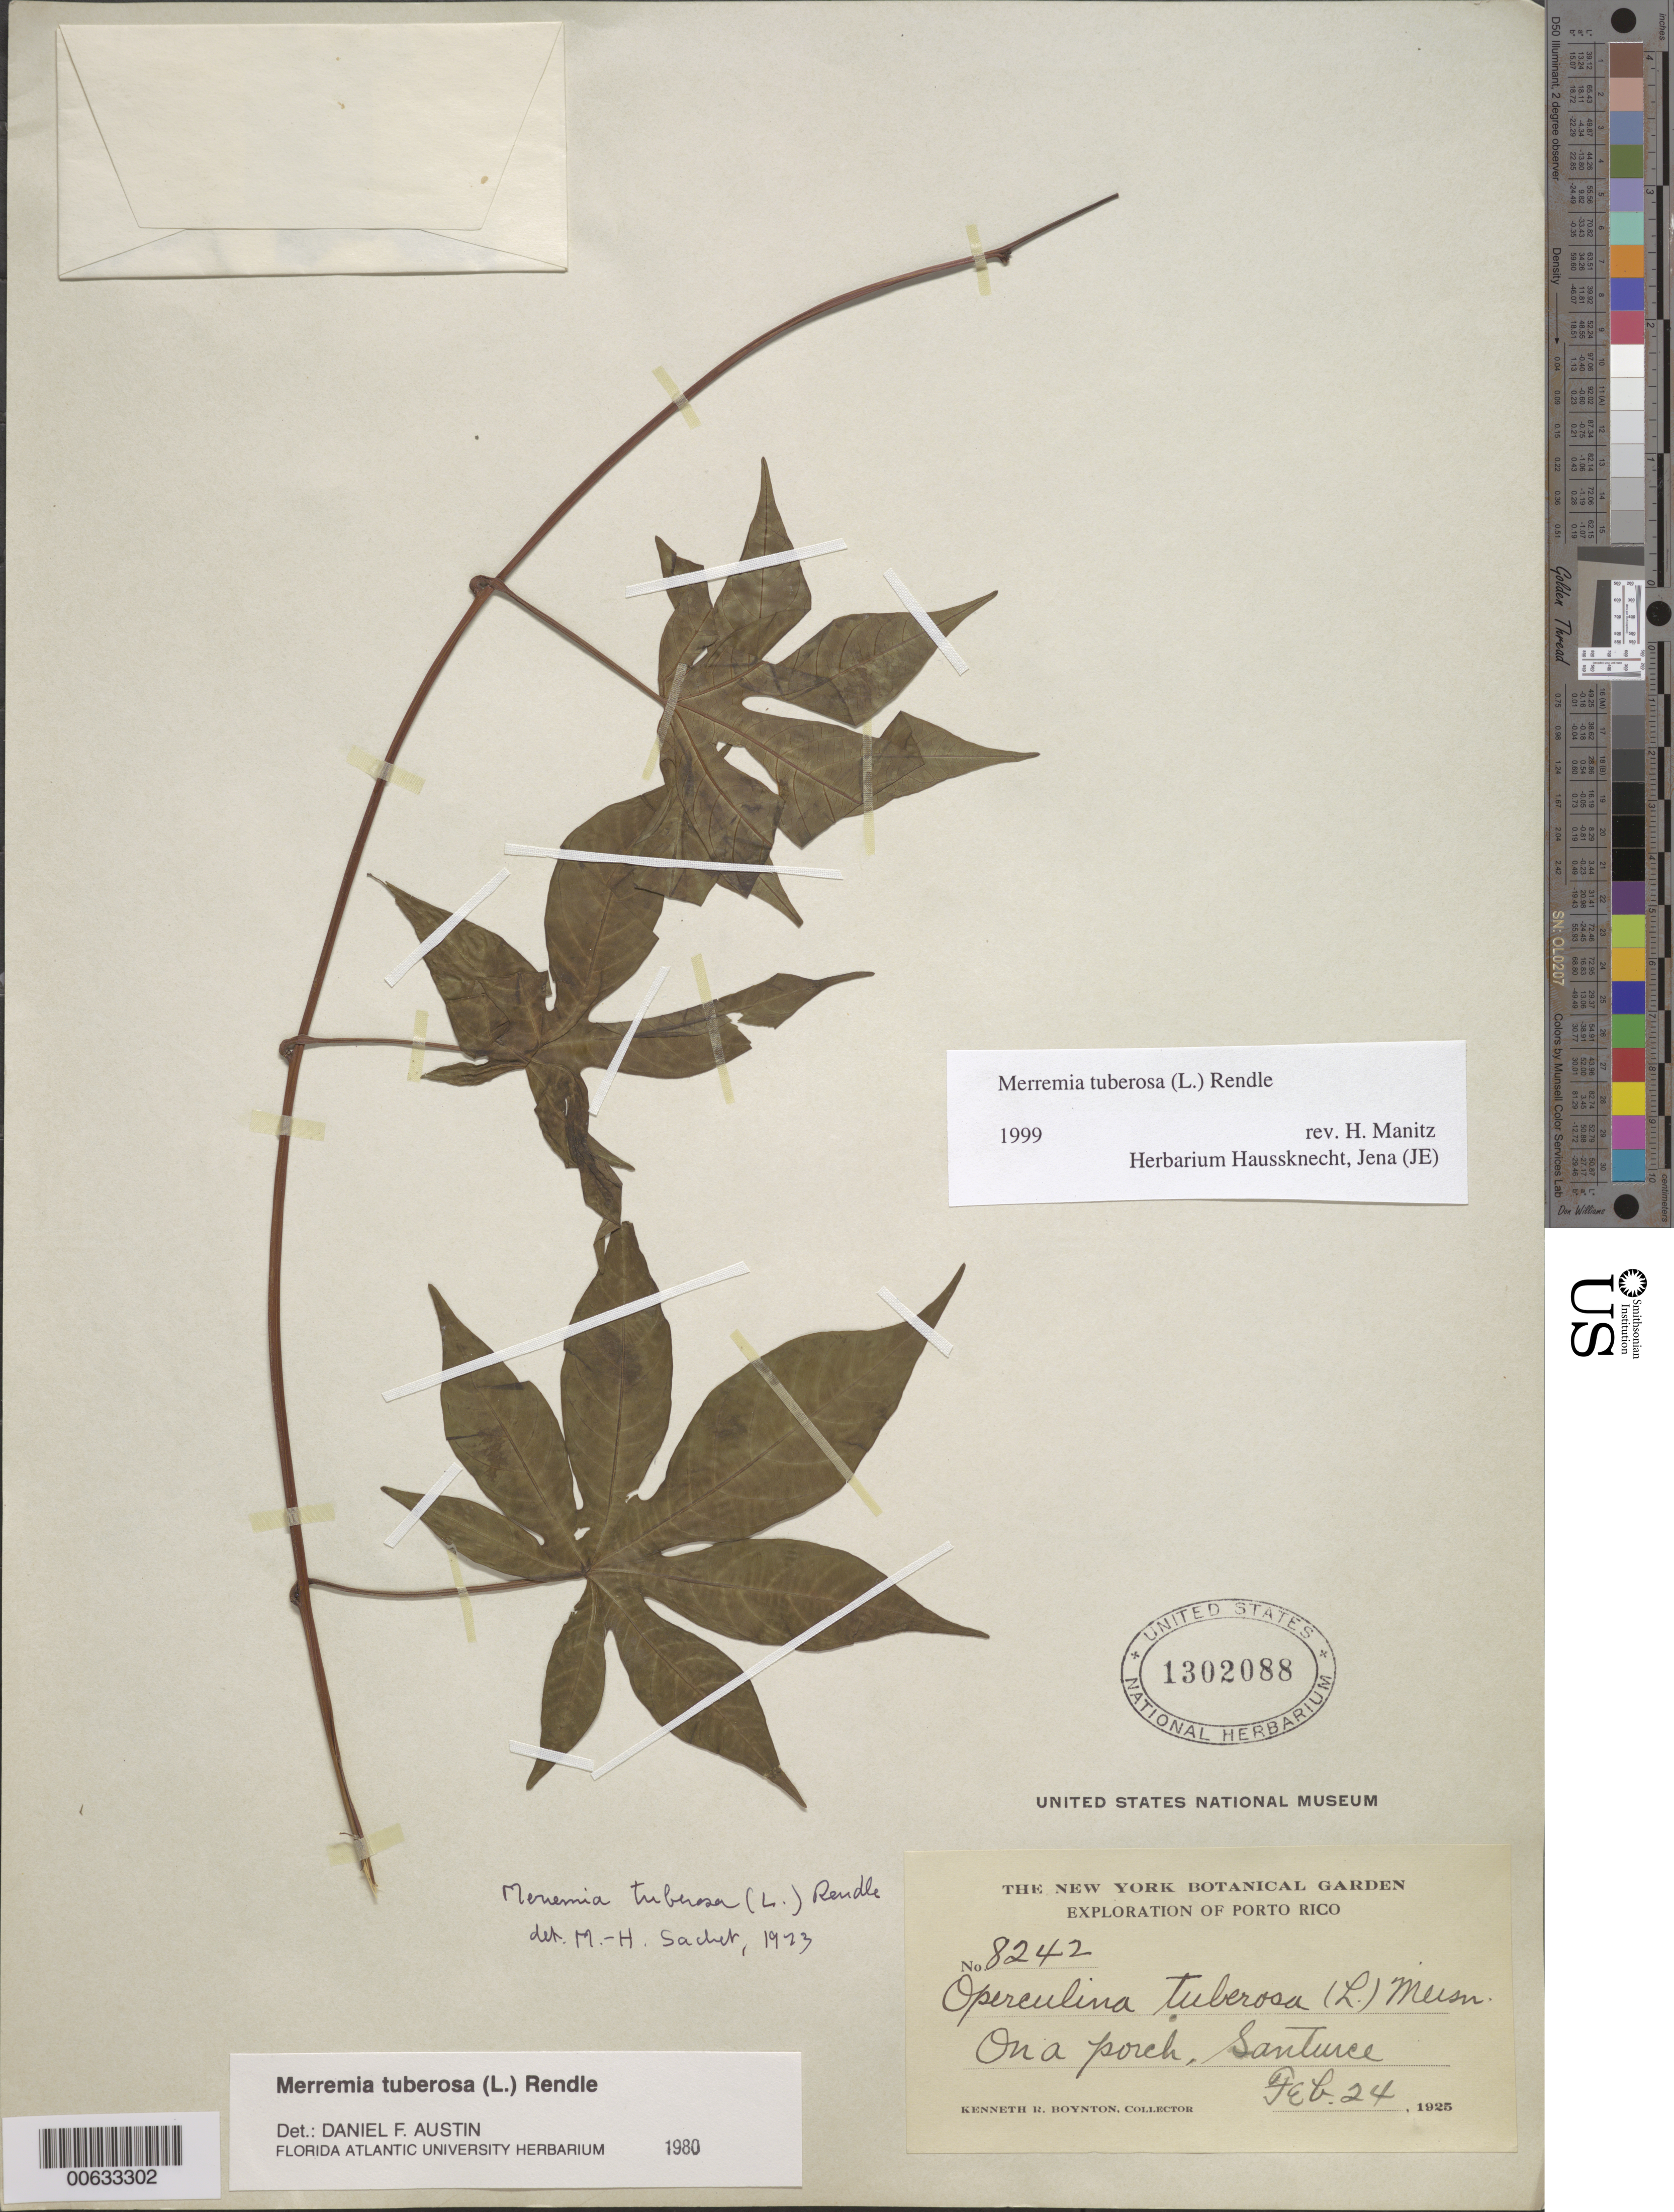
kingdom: Plantae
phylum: Tracheophyta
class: Magnoliopsida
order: Solanales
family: Convolvulaceae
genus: Distimake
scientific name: Distimake tuberosus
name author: (L.) A. R. Simões & Staples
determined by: Strong, Mark T., (BOT), Smithsonian Institution - National Museum of Natural History (UNITED STATES)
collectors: K. Boynton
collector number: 8242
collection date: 1925-02-24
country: Puerto Rico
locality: Porto Rico, On a porch, Santurce.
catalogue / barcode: US 1302088